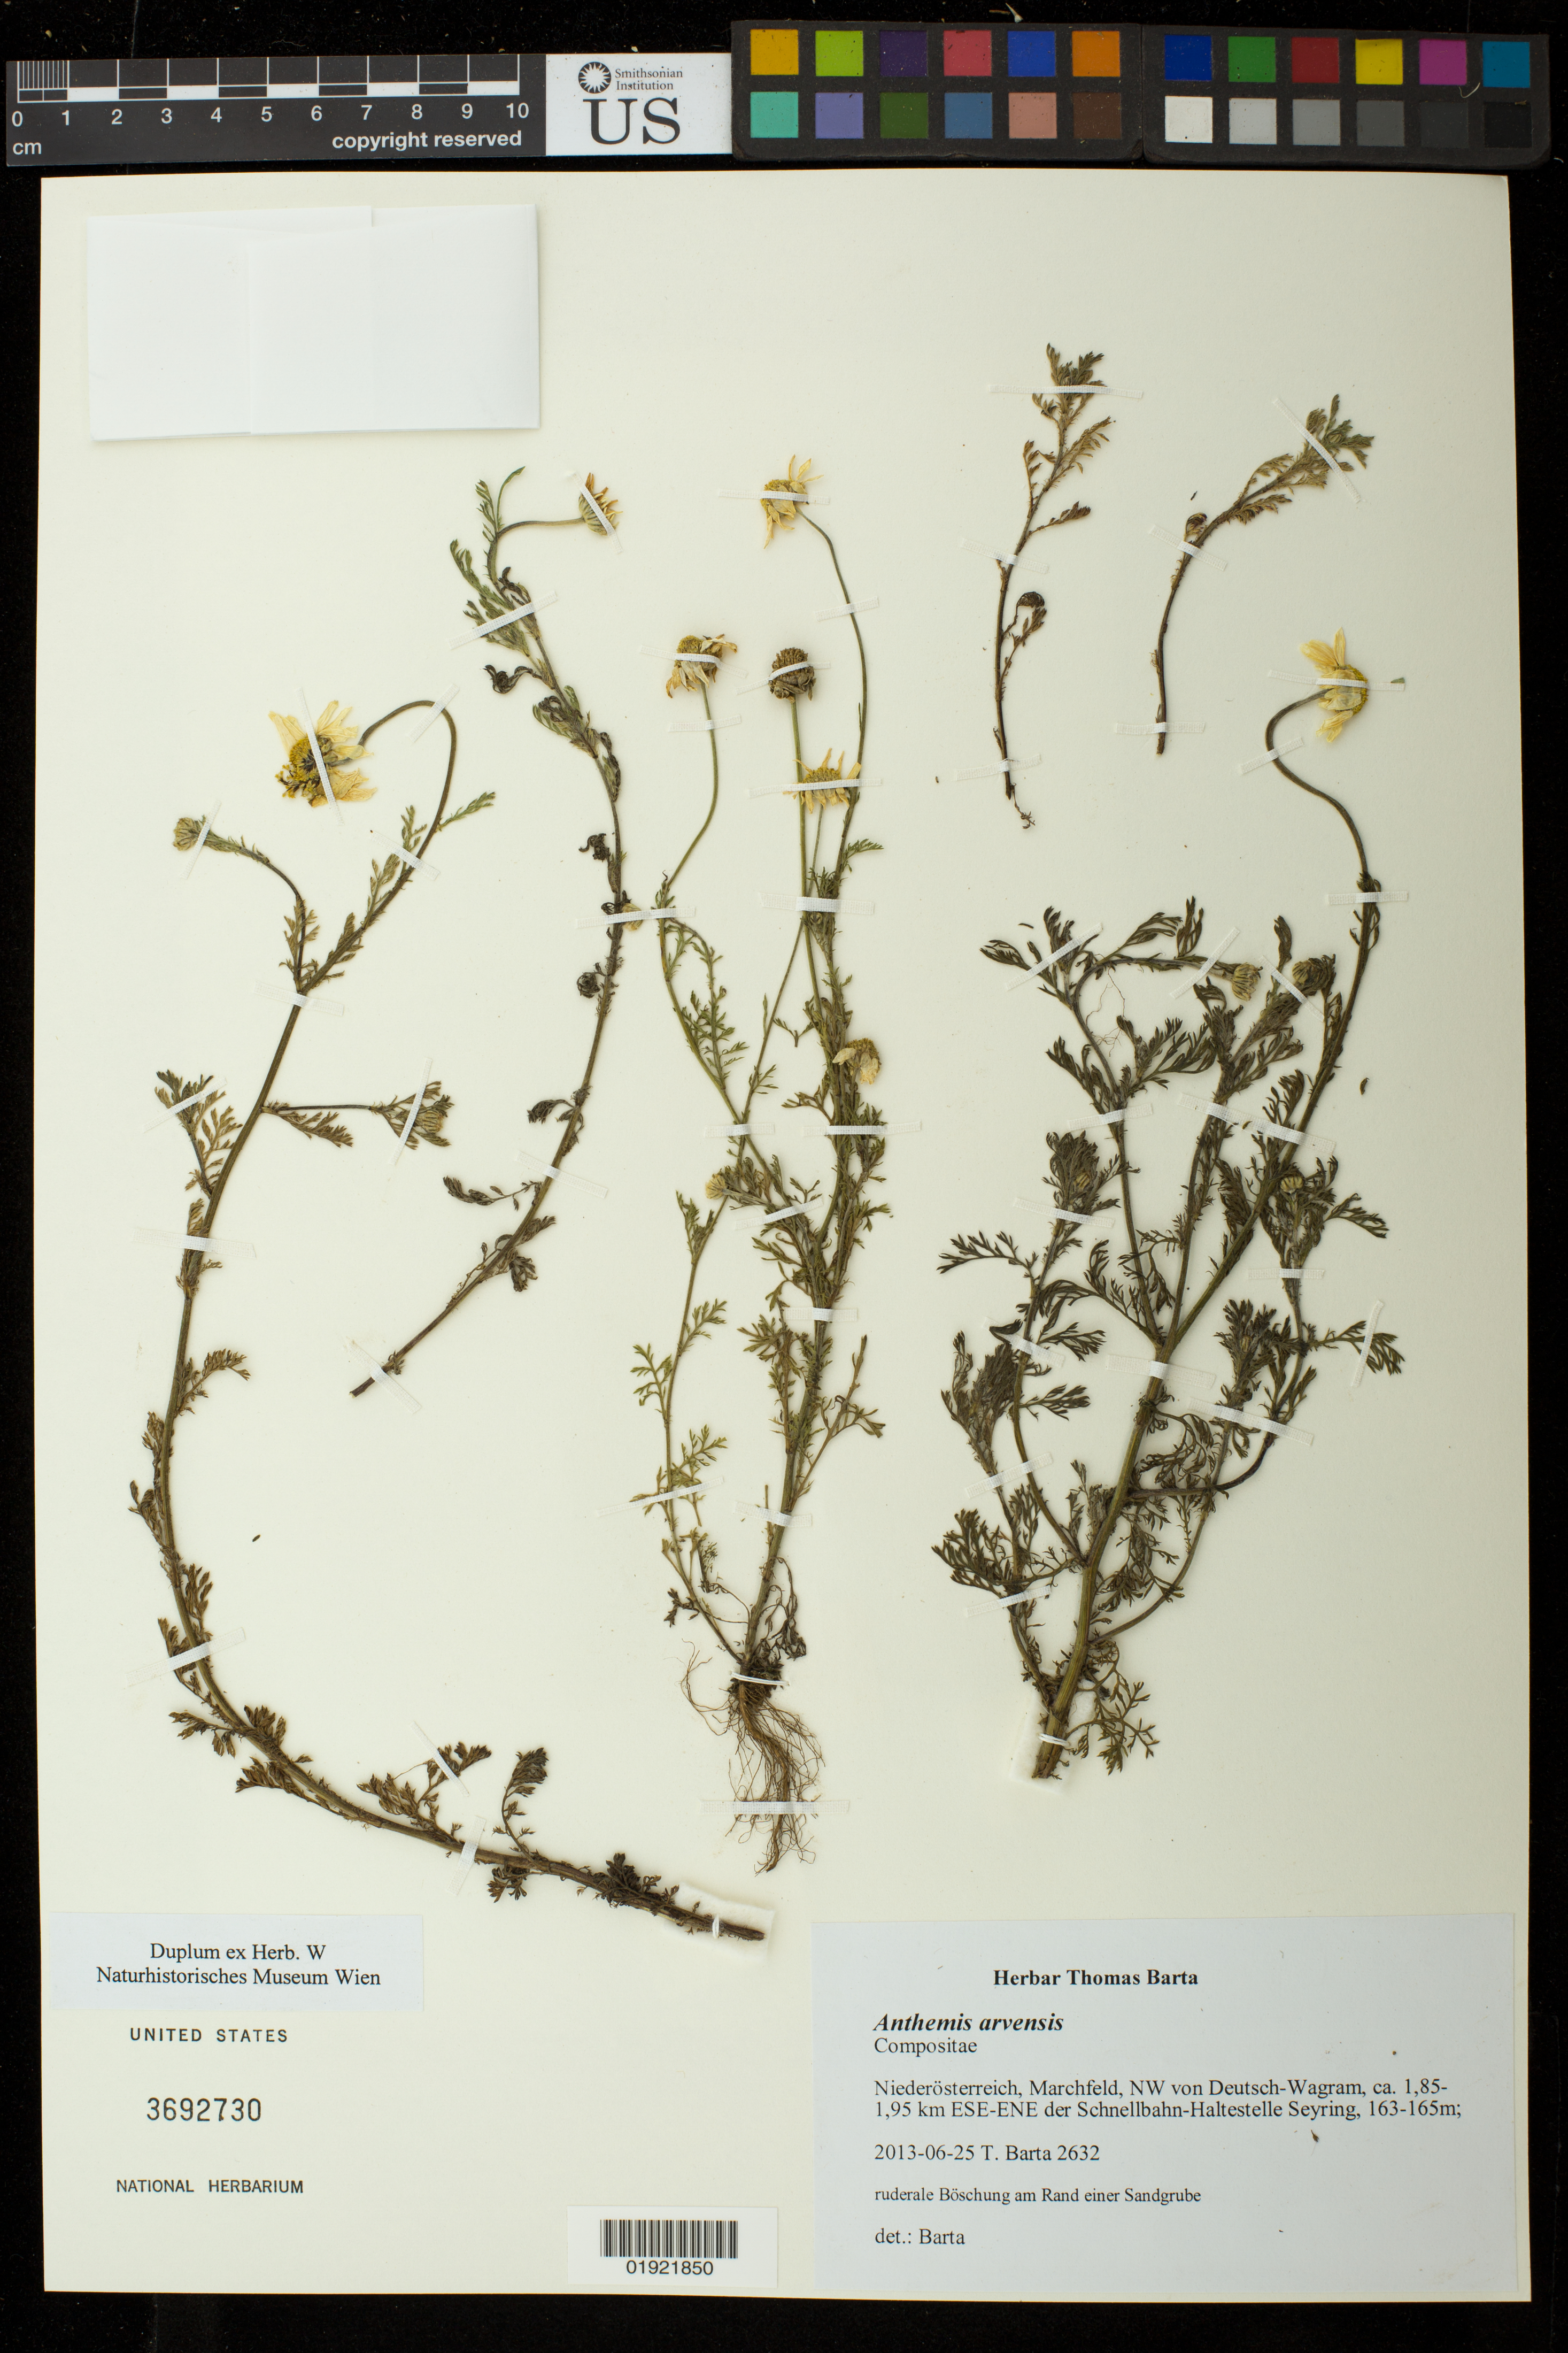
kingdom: Plantae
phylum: Tracheophyta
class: Magnoliopsida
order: Asterales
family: Asteraceae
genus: Anthemis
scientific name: Anthemis arvensis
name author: L.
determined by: Barta, Thomas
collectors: T. Barta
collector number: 2632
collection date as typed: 2013-06-25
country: Austria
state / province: Niederosterreich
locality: Niederosterreich, Marchfeld, NW von Deutsch-Wagram, ca. 1,85-1,95 km ESE-ENE der Schnellbahn-Haltestelle Seyring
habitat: ruderale Böschung am Rand einer Sandgrube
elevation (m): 163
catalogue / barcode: US 3692730